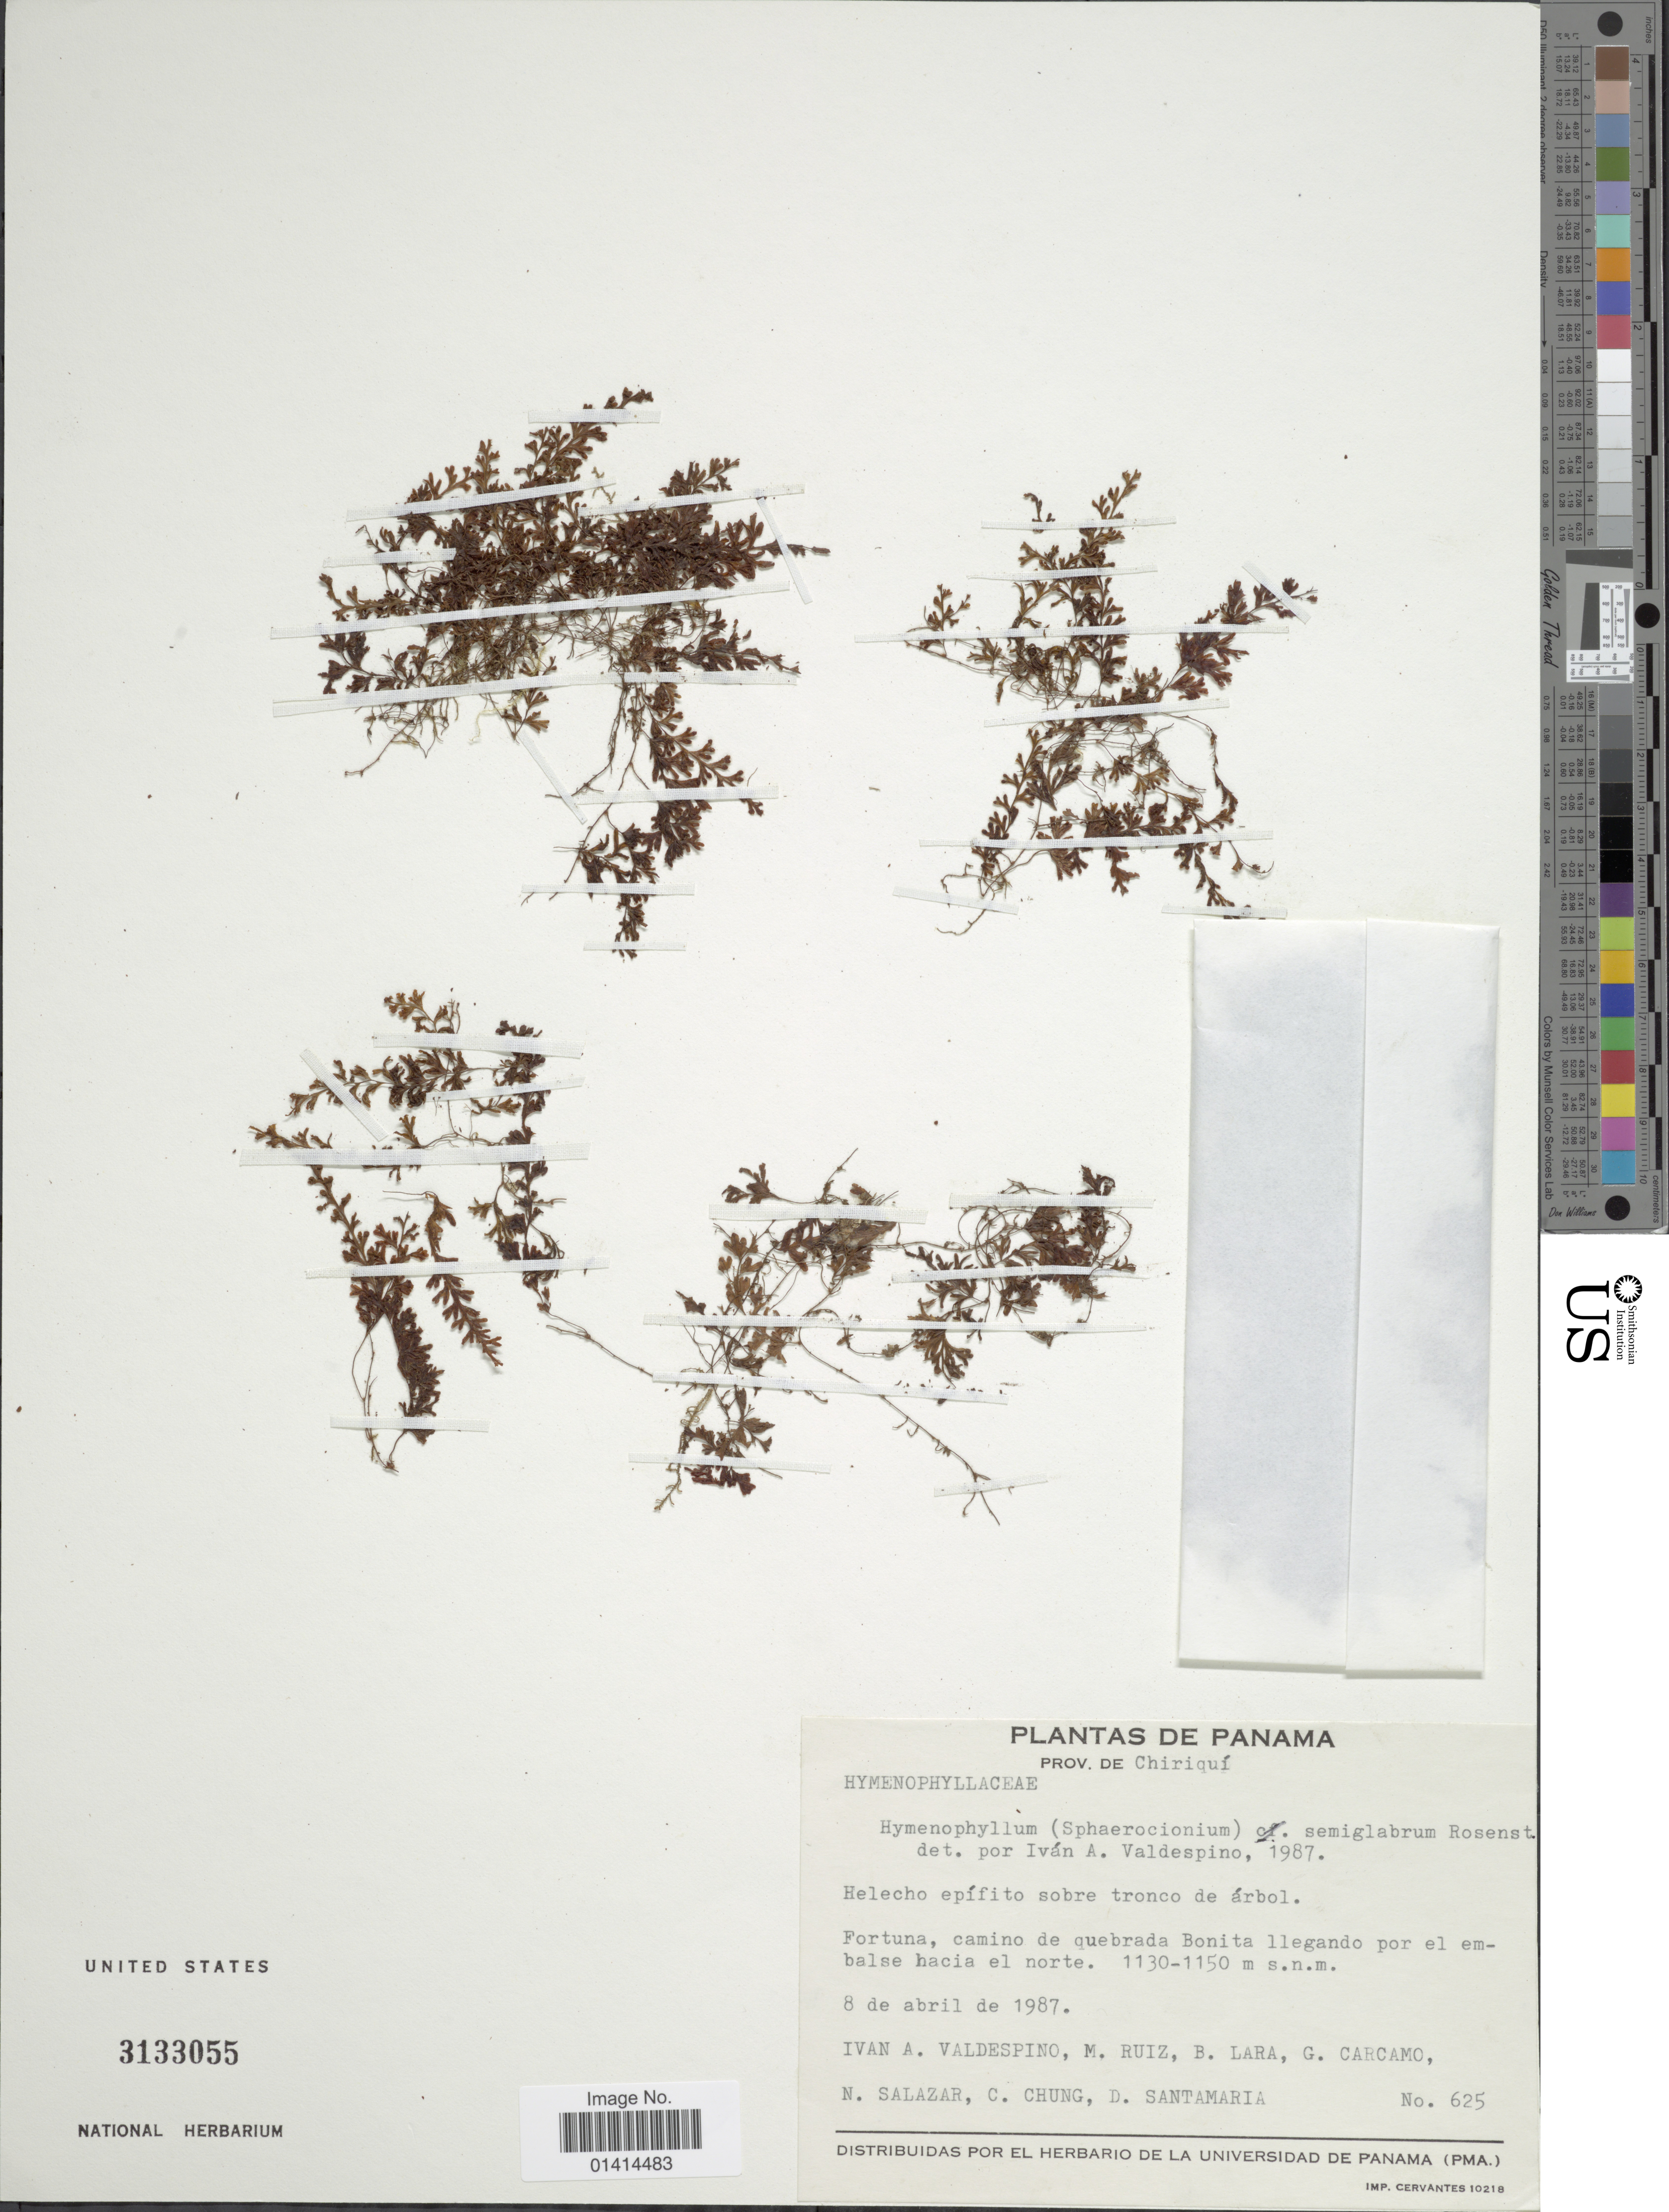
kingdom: Plantae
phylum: Tracheophyta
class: Polypodiopsida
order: Hymenophyllales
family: Hymenophyllaceae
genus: Hymenophyllum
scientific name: Hymenophyllum semiglabrum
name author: Rosenst.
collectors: I. A. Valdespino, M. Ruiz, B. Lara, G. Carcamo & et al.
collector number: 625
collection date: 1987-04-08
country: Panama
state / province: Chiriqui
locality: Fortuna, camino de quebrada Bonita llegando por el embalse hacia el norte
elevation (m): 1130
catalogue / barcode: US 3133055